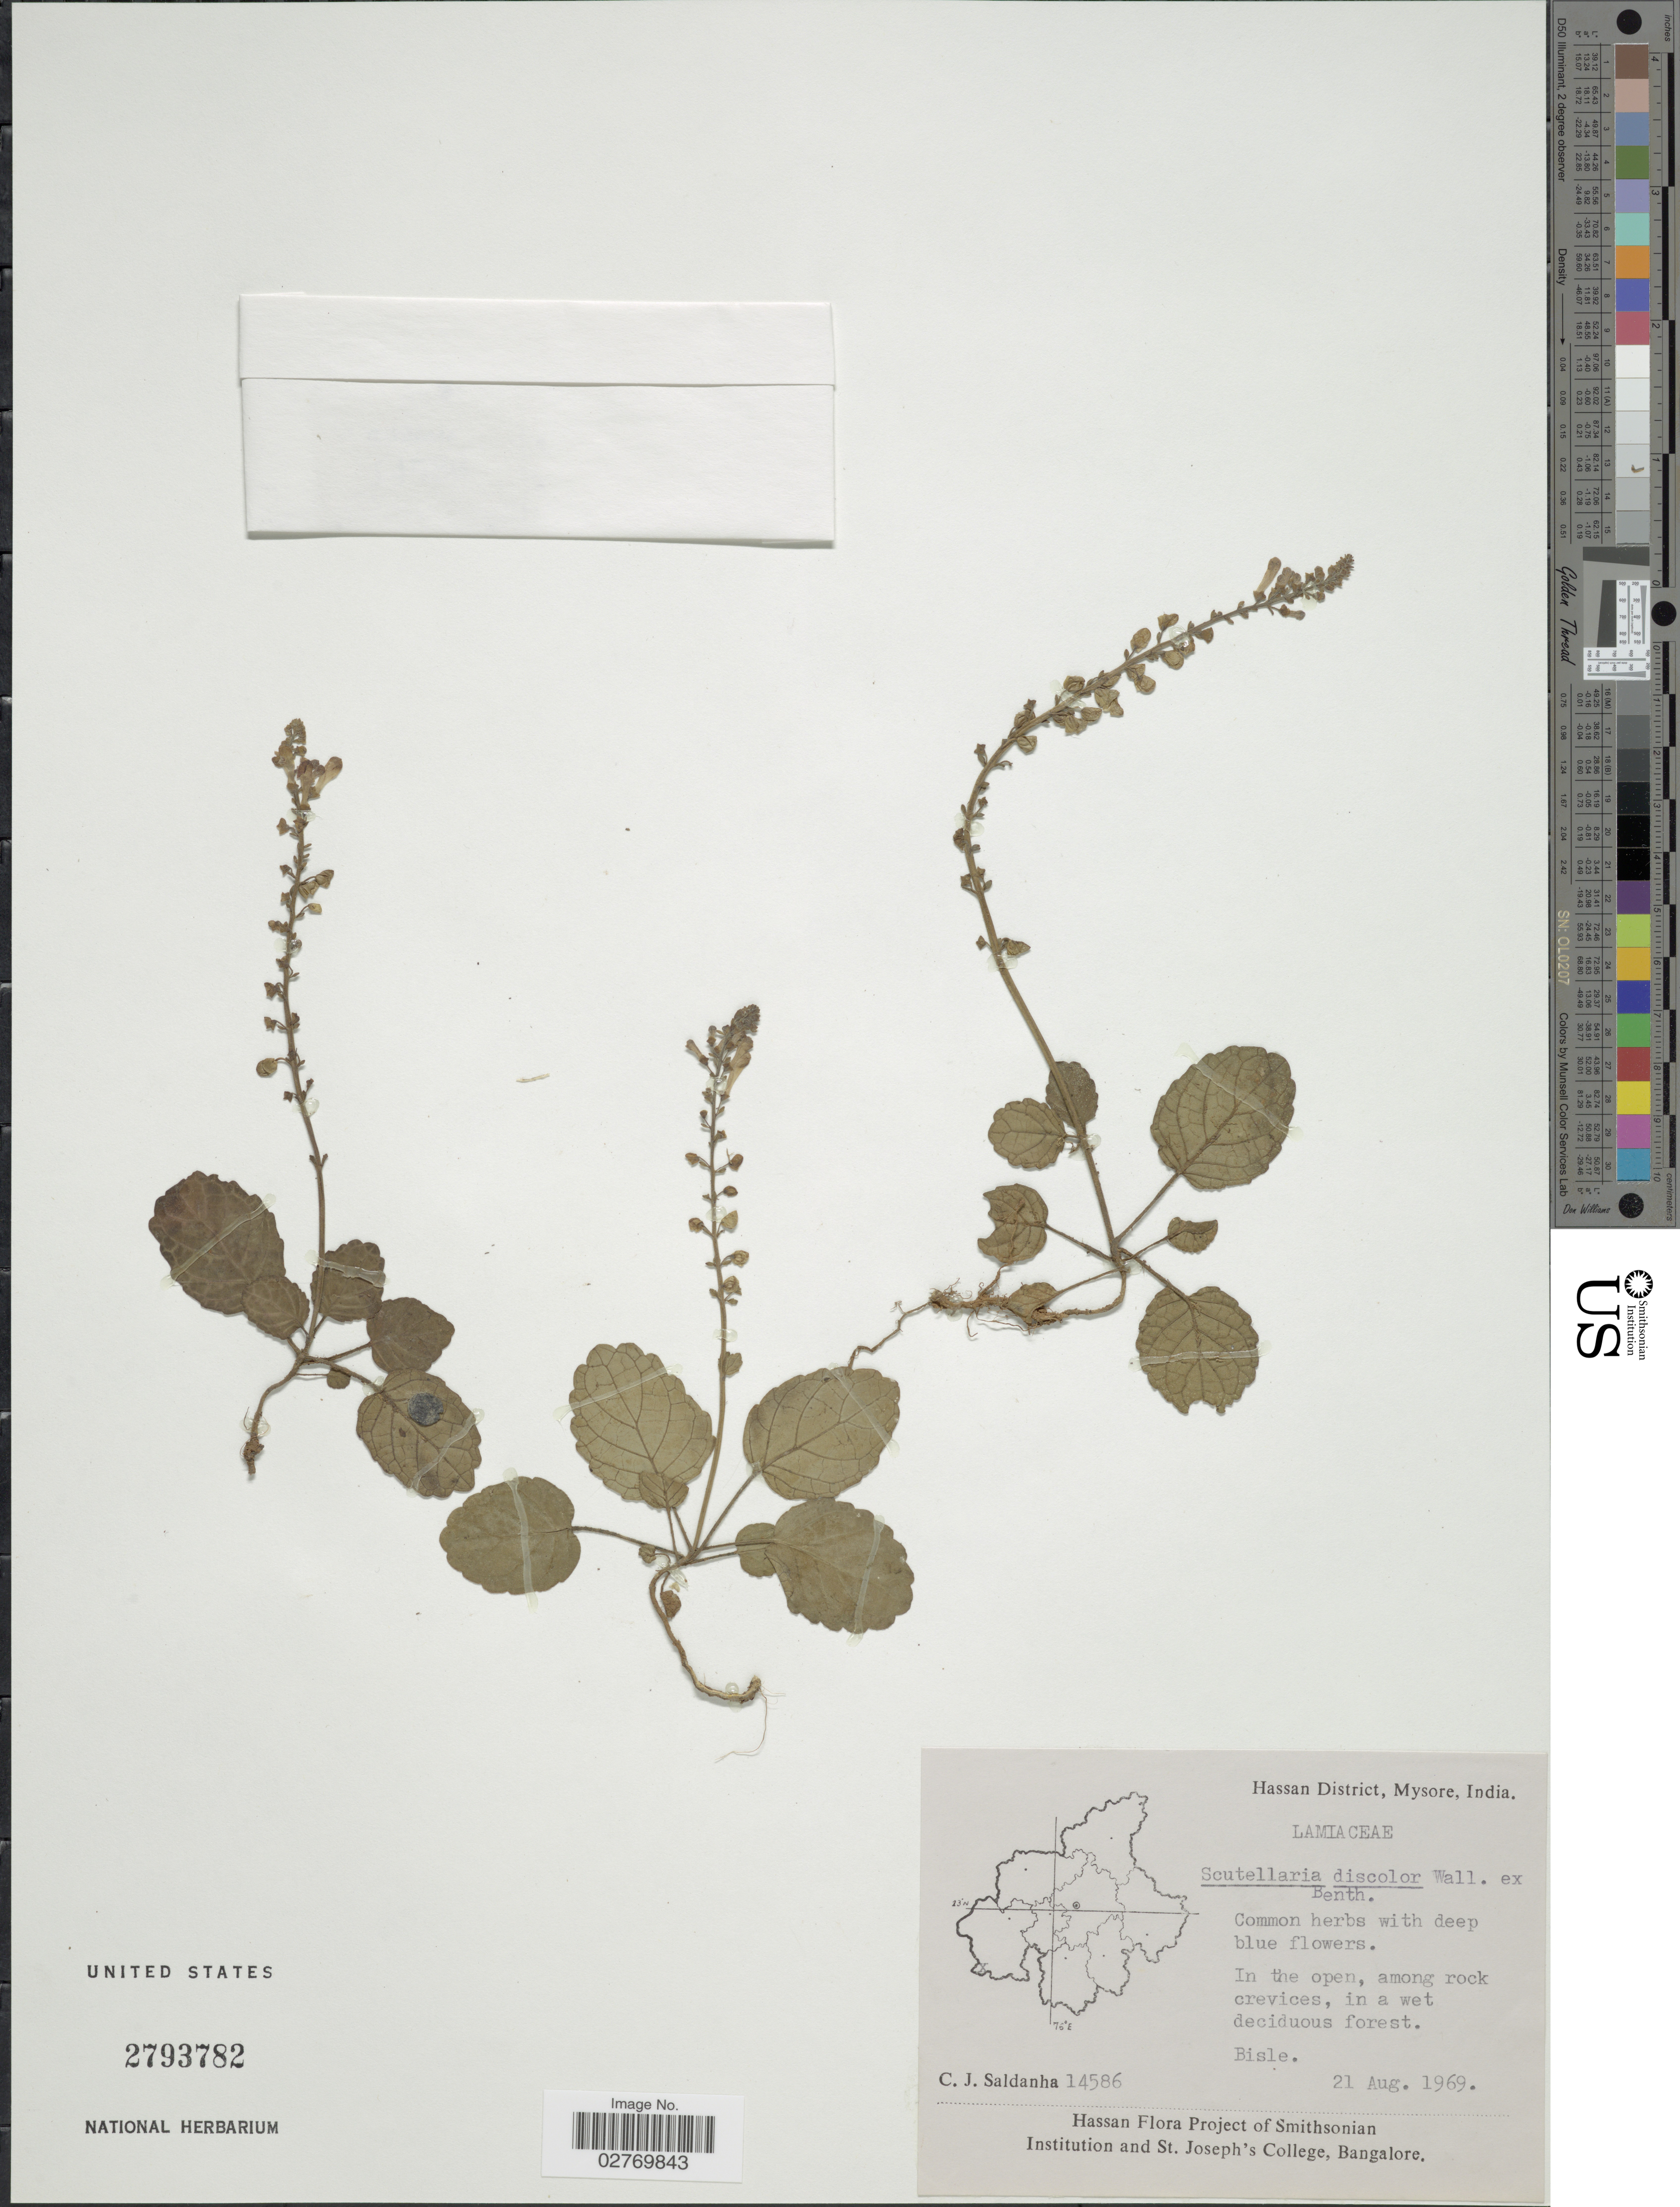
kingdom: Plantae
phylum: Tracheophyta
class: Magnoliopsida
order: Lamiales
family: Lamiaceae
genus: Scutellaria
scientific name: Scutellaria discolor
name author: Colebr.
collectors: C. J. Saldanha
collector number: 14586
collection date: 1969-08-21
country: India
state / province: Karnataka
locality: Hassan District, Mysore. Bisle.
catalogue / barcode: US 2793782